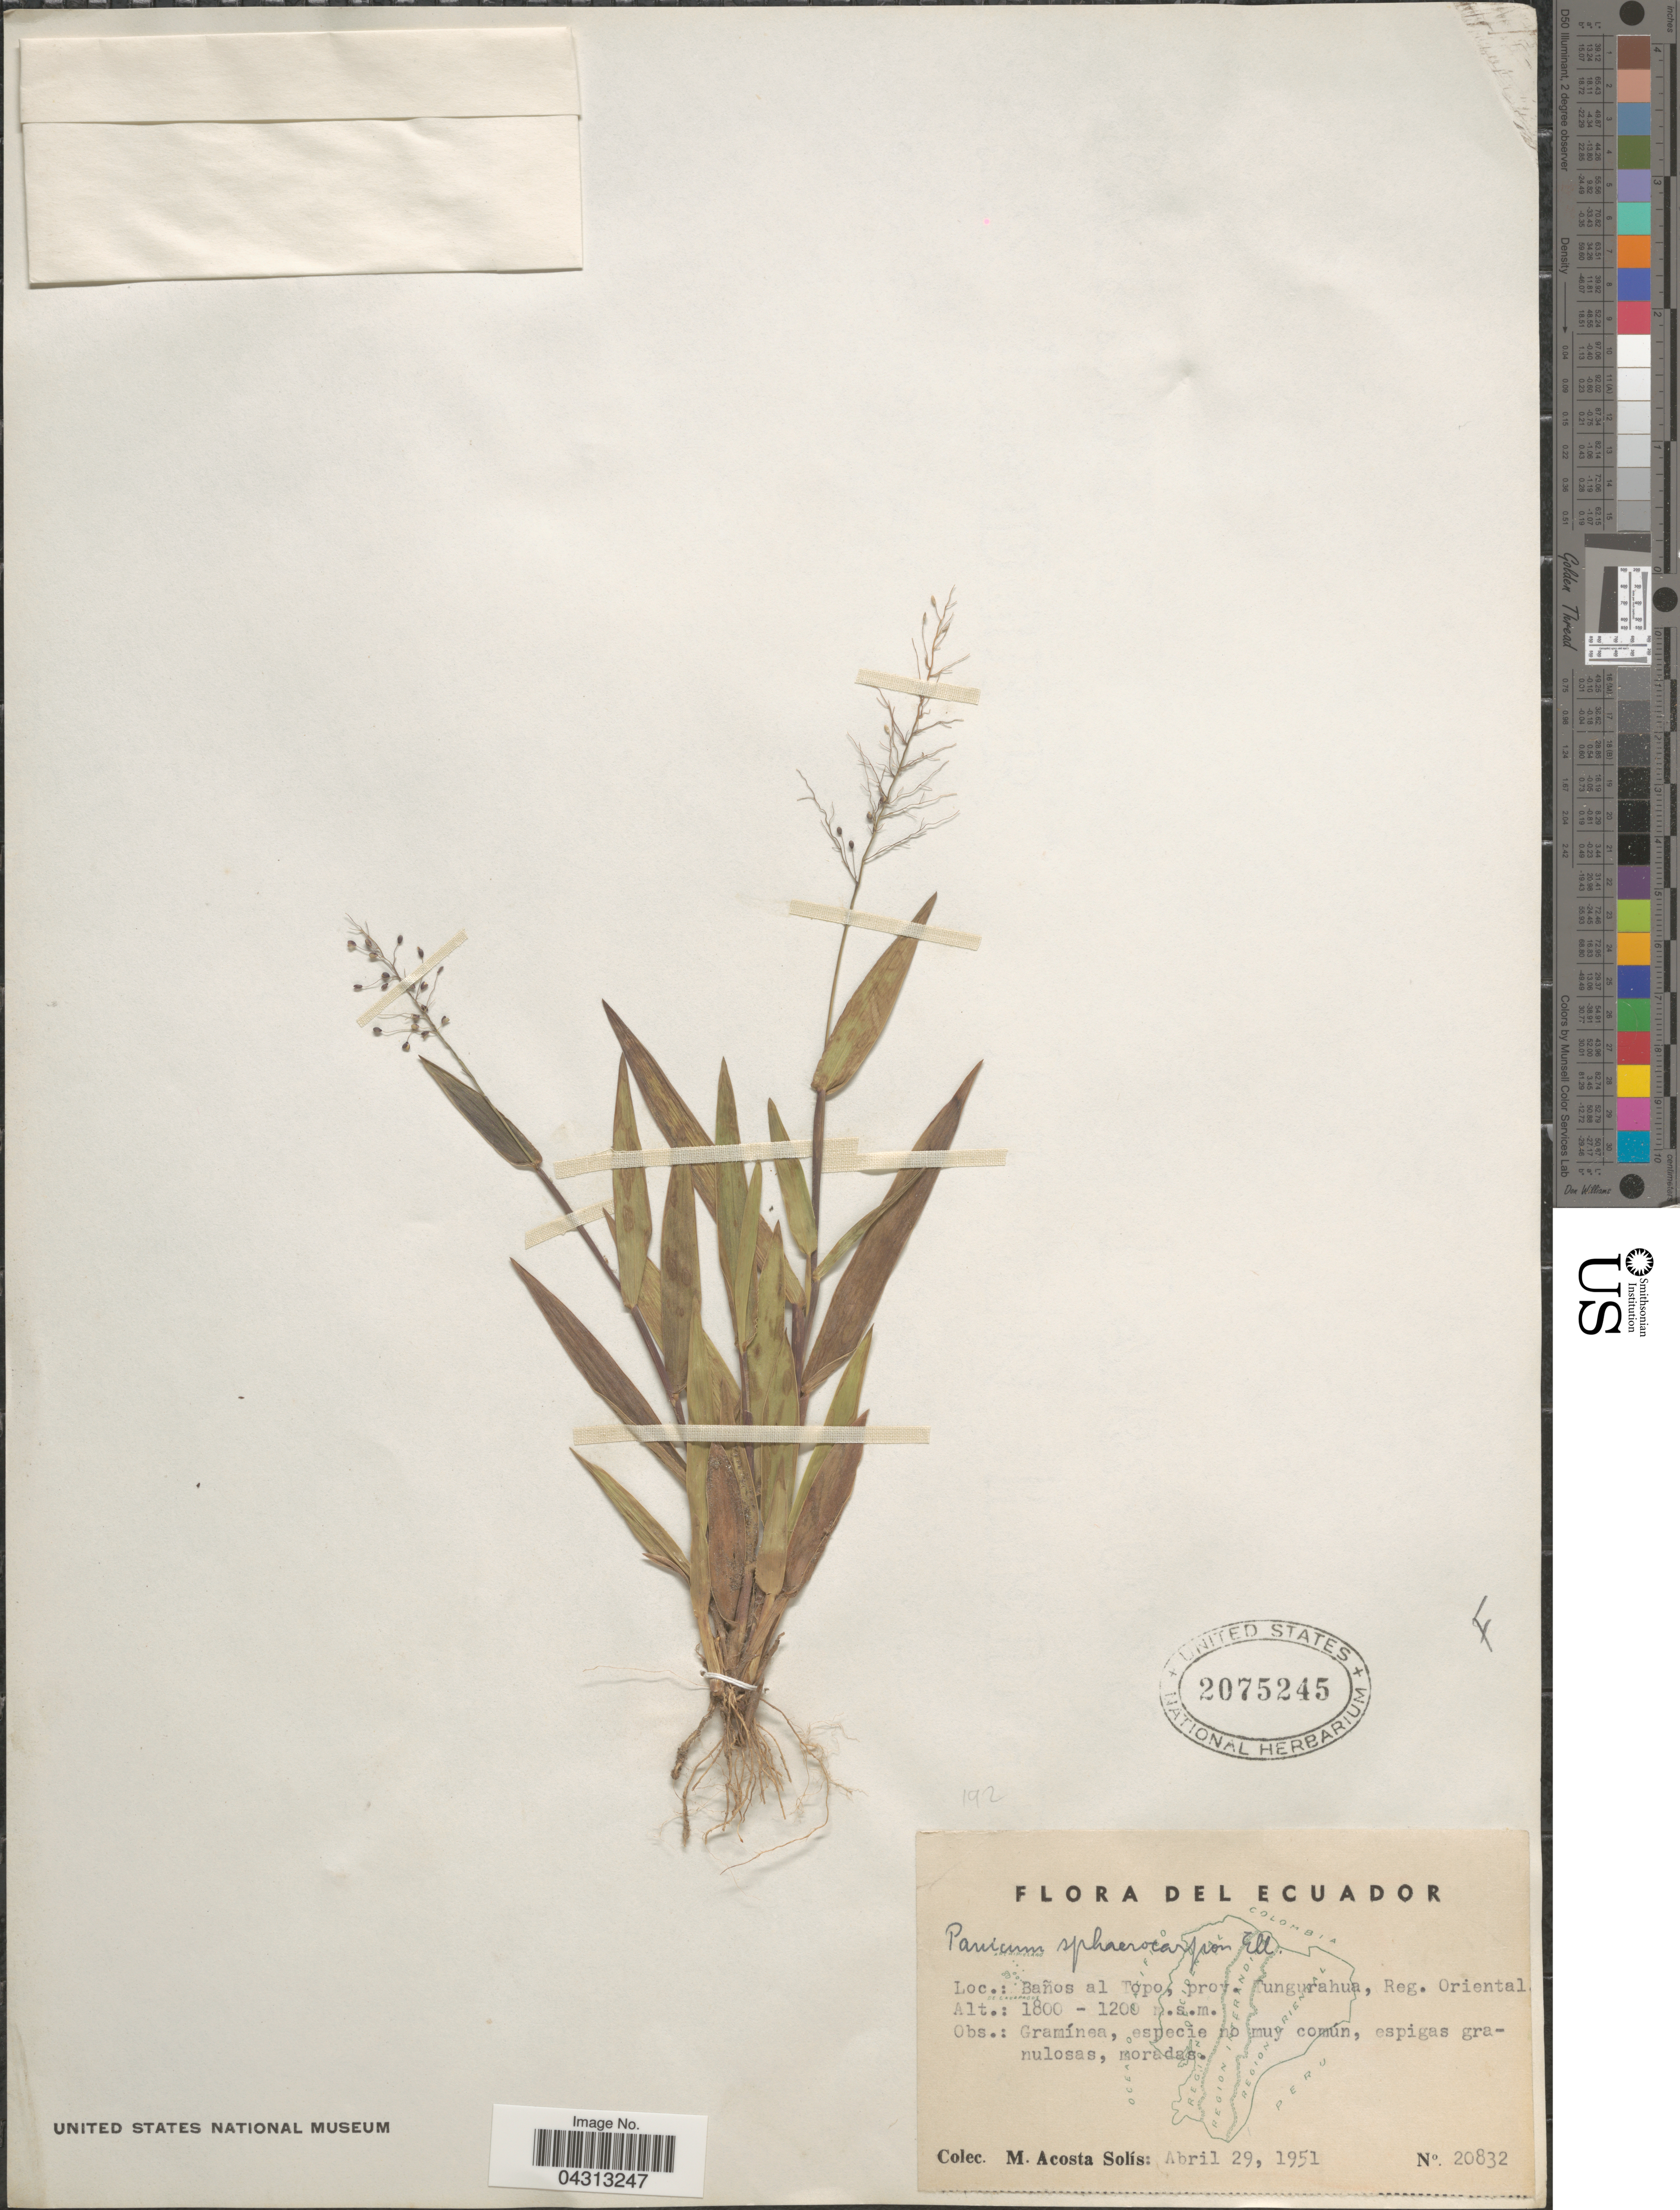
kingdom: Plantae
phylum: Tracheophyta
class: Liliopsida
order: Poales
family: Poaceae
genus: Dichanthelium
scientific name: Dichanthelium sphaerocarpon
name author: (Elliott) Gould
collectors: M. Acosta Solis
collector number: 20832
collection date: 1951-04-29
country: Ecuador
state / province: Tungurahua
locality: Baños al Topo, Reg. Oriental.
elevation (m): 1200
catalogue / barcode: US 2075245